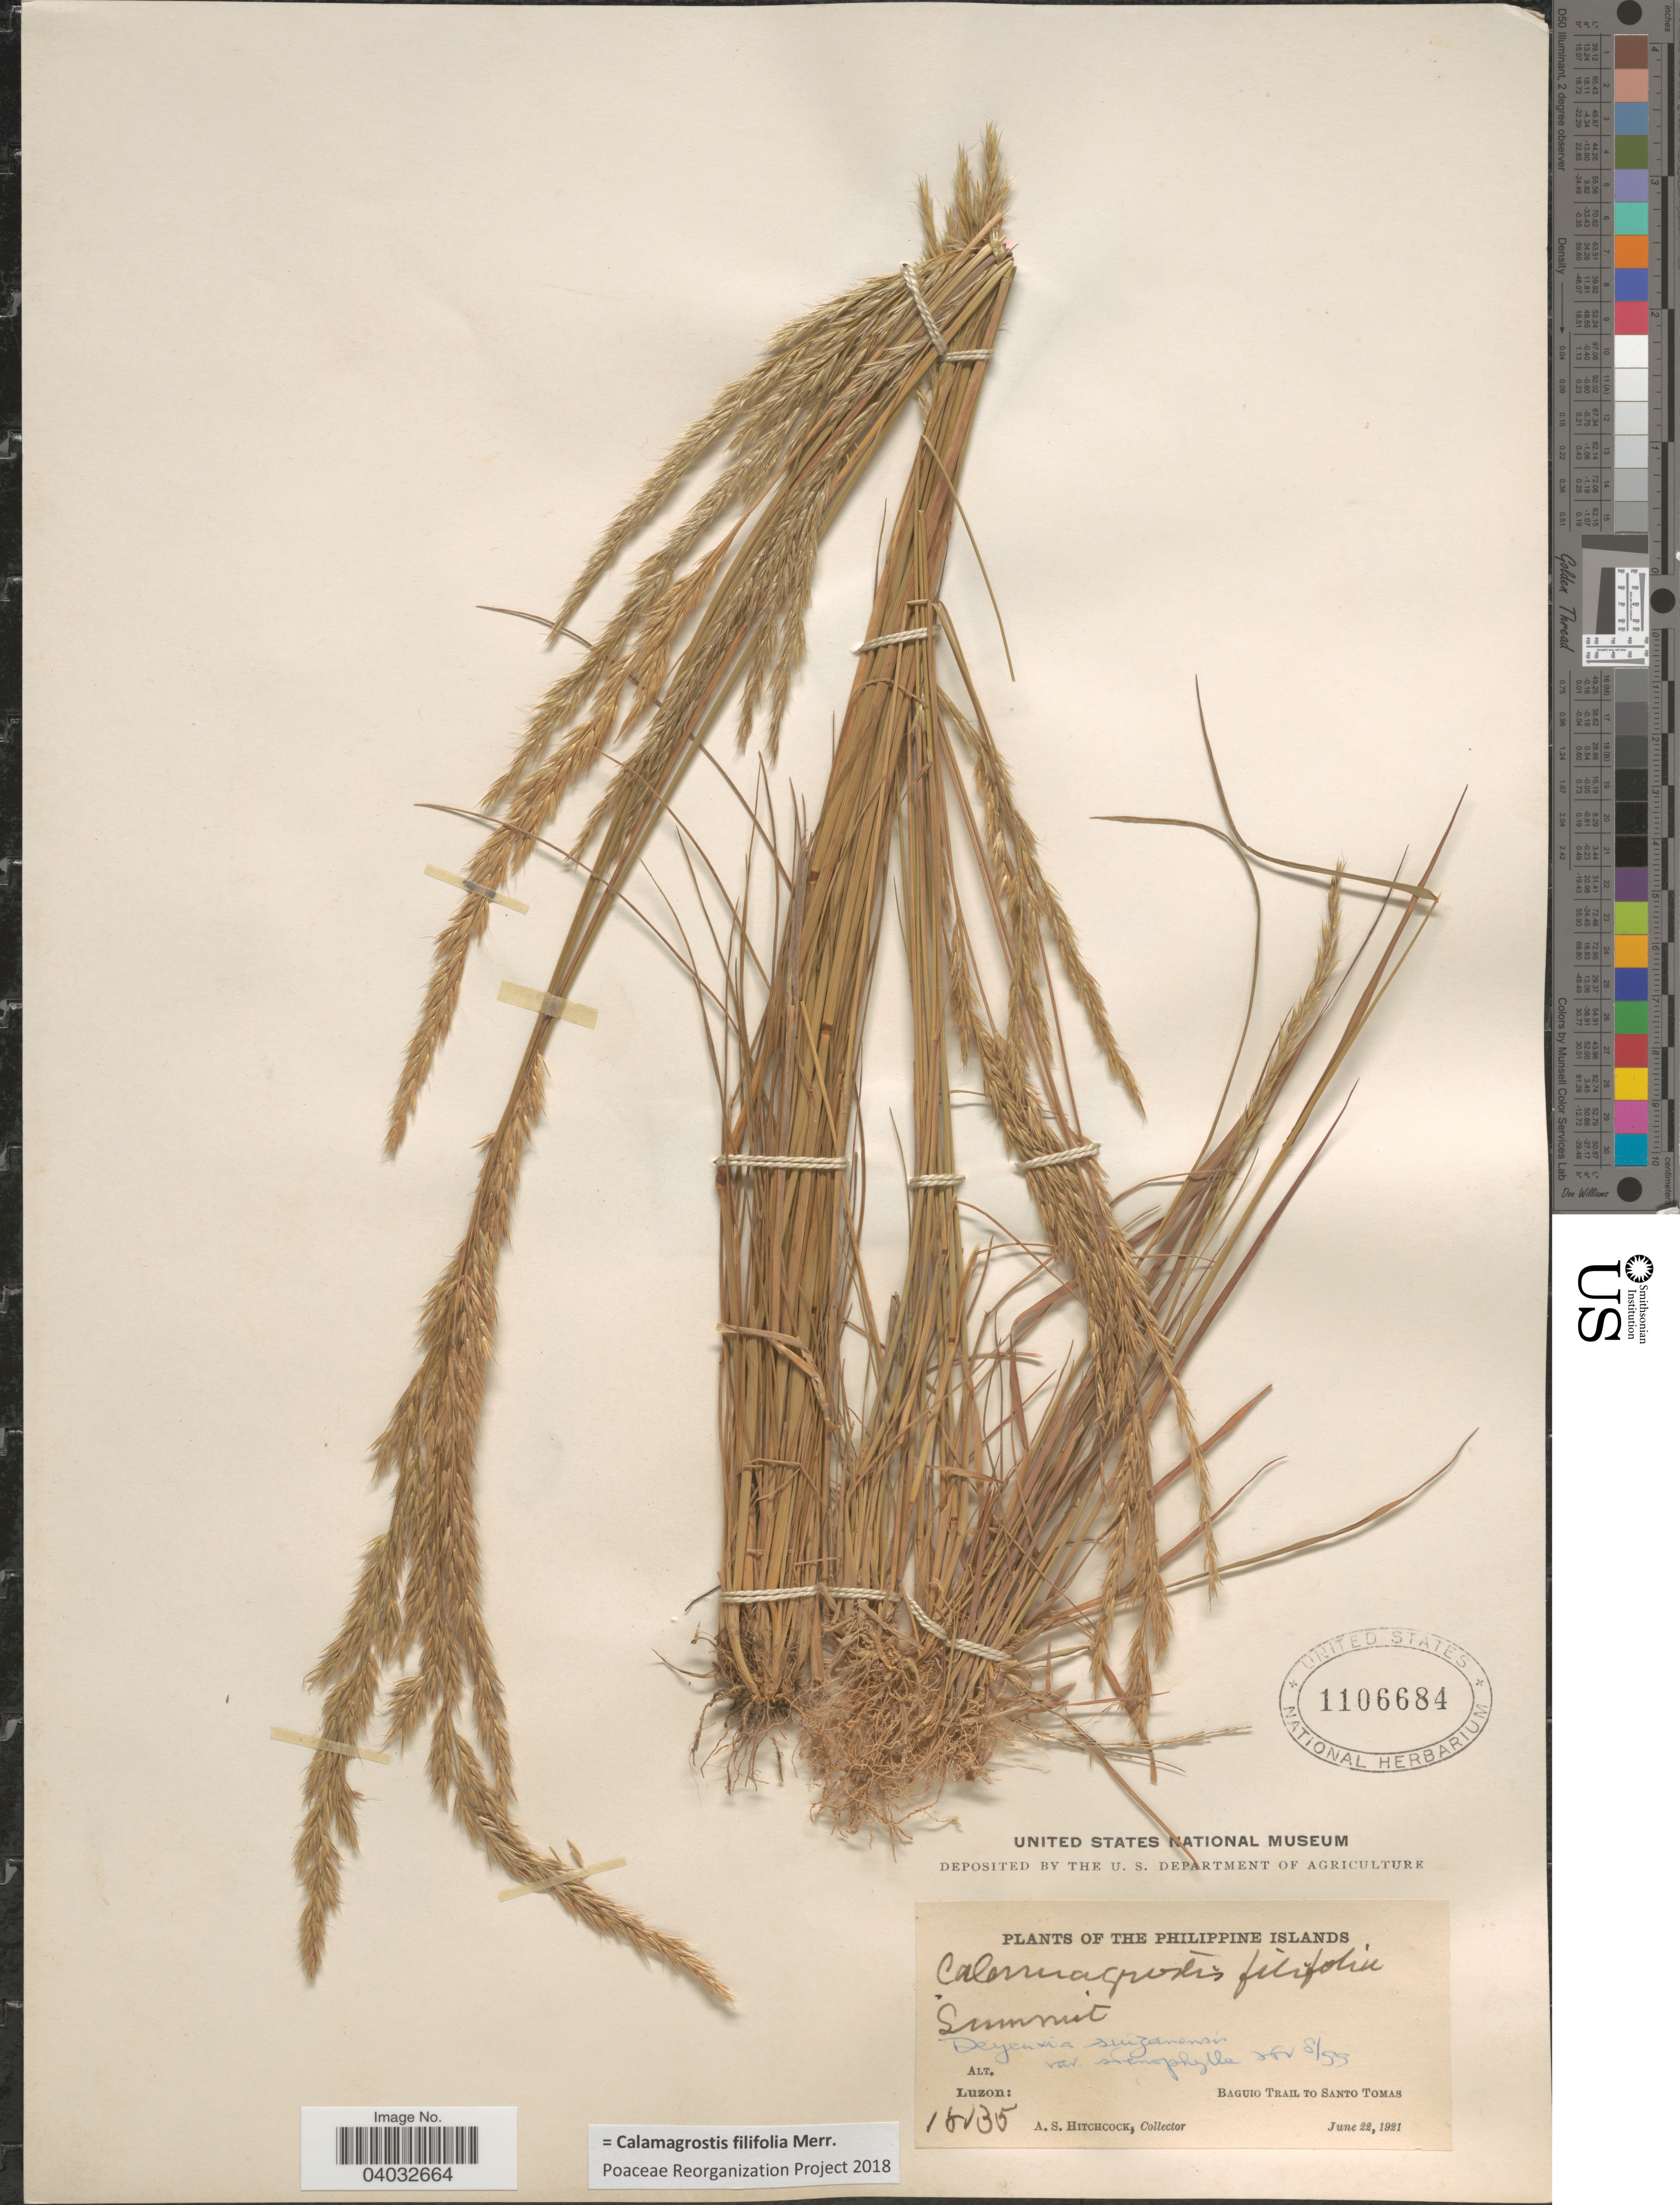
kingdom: Plantae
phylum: Tracheophyta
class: Liliopsida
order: Poales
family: Poaceae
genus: Calamagrostis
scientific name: Calamagrostis filifolia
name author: Merr.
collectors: A. S. Hitchcock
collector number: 18135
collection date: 1921-06-22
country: Philippines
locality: The Phillipine Islands. Summit. Luzon: Baguio Trail to Santo Tomas.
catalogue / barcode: US 1106684